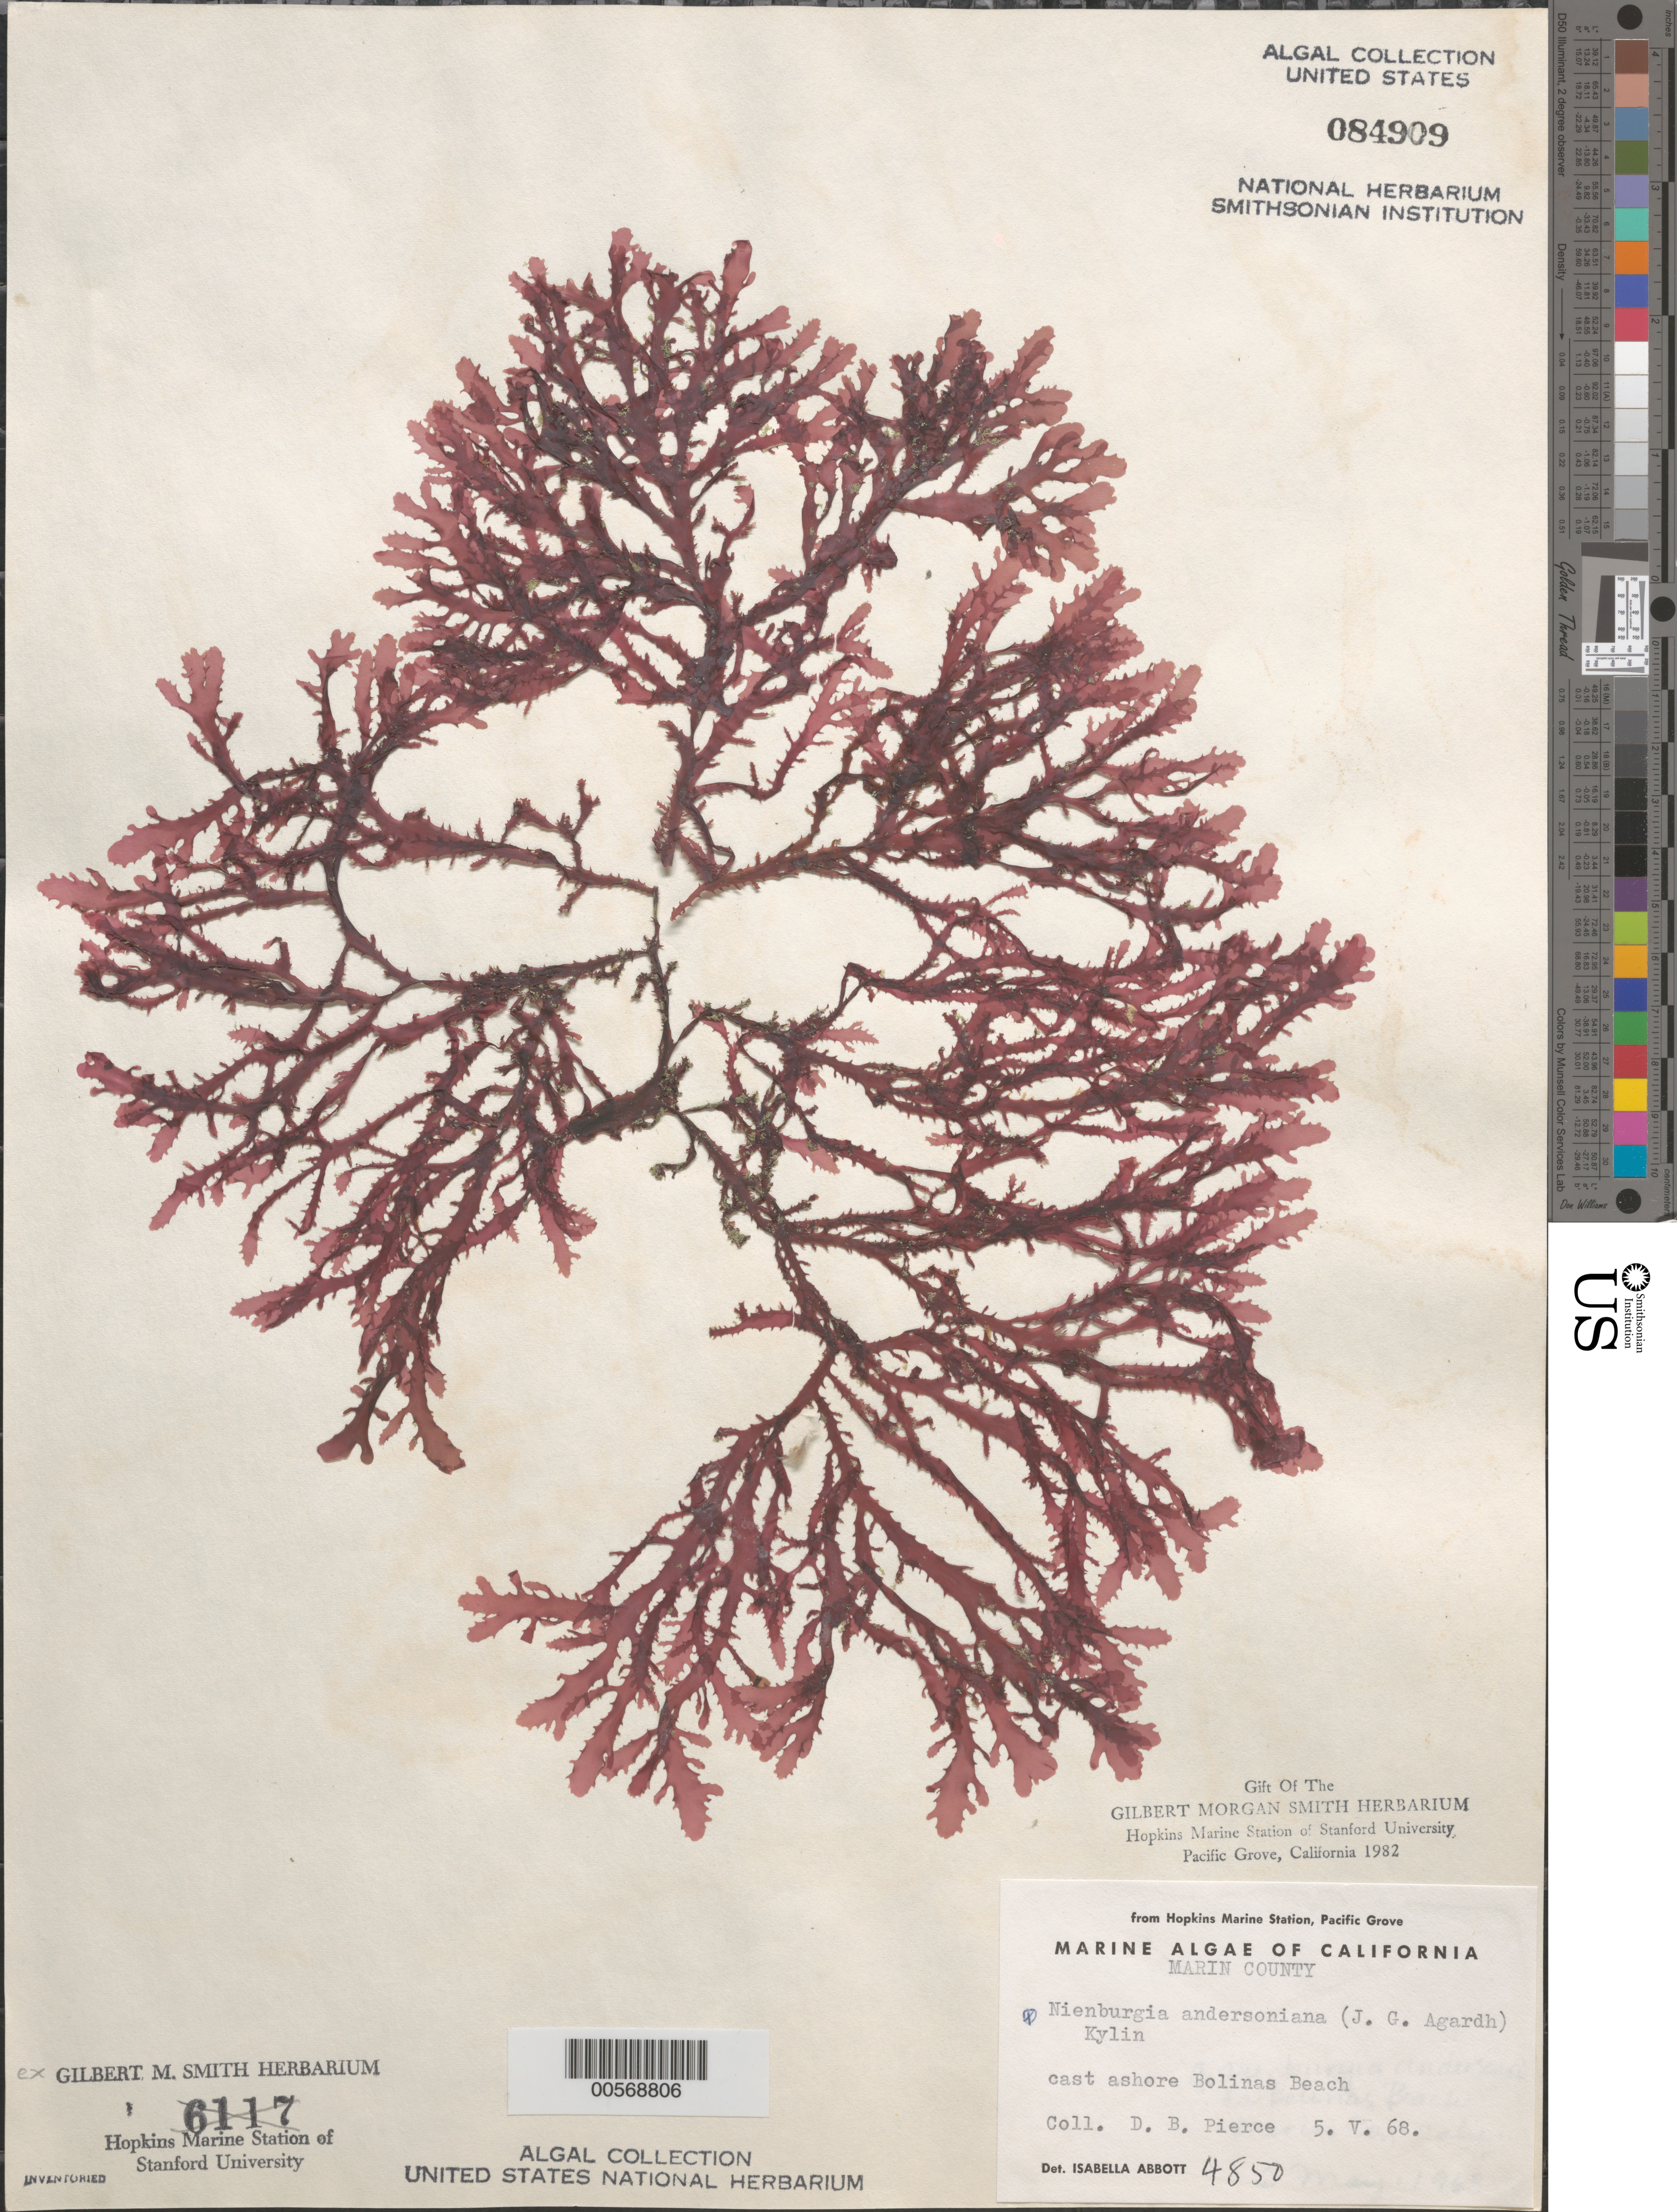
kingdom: Plantae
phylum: Rhodophyta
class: Florideophyceae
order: Ceramiales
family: Delesseriaceae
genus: Nienburgia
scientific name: Nienburgia andersoniana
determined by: Abbott, Isabella A.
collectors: D. Pierce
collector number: IAA 4850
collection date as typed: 05 May 1968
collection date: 1968-05-05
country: United States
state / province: California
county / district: Marin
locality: Bolinas Beach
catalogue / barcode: US 84909